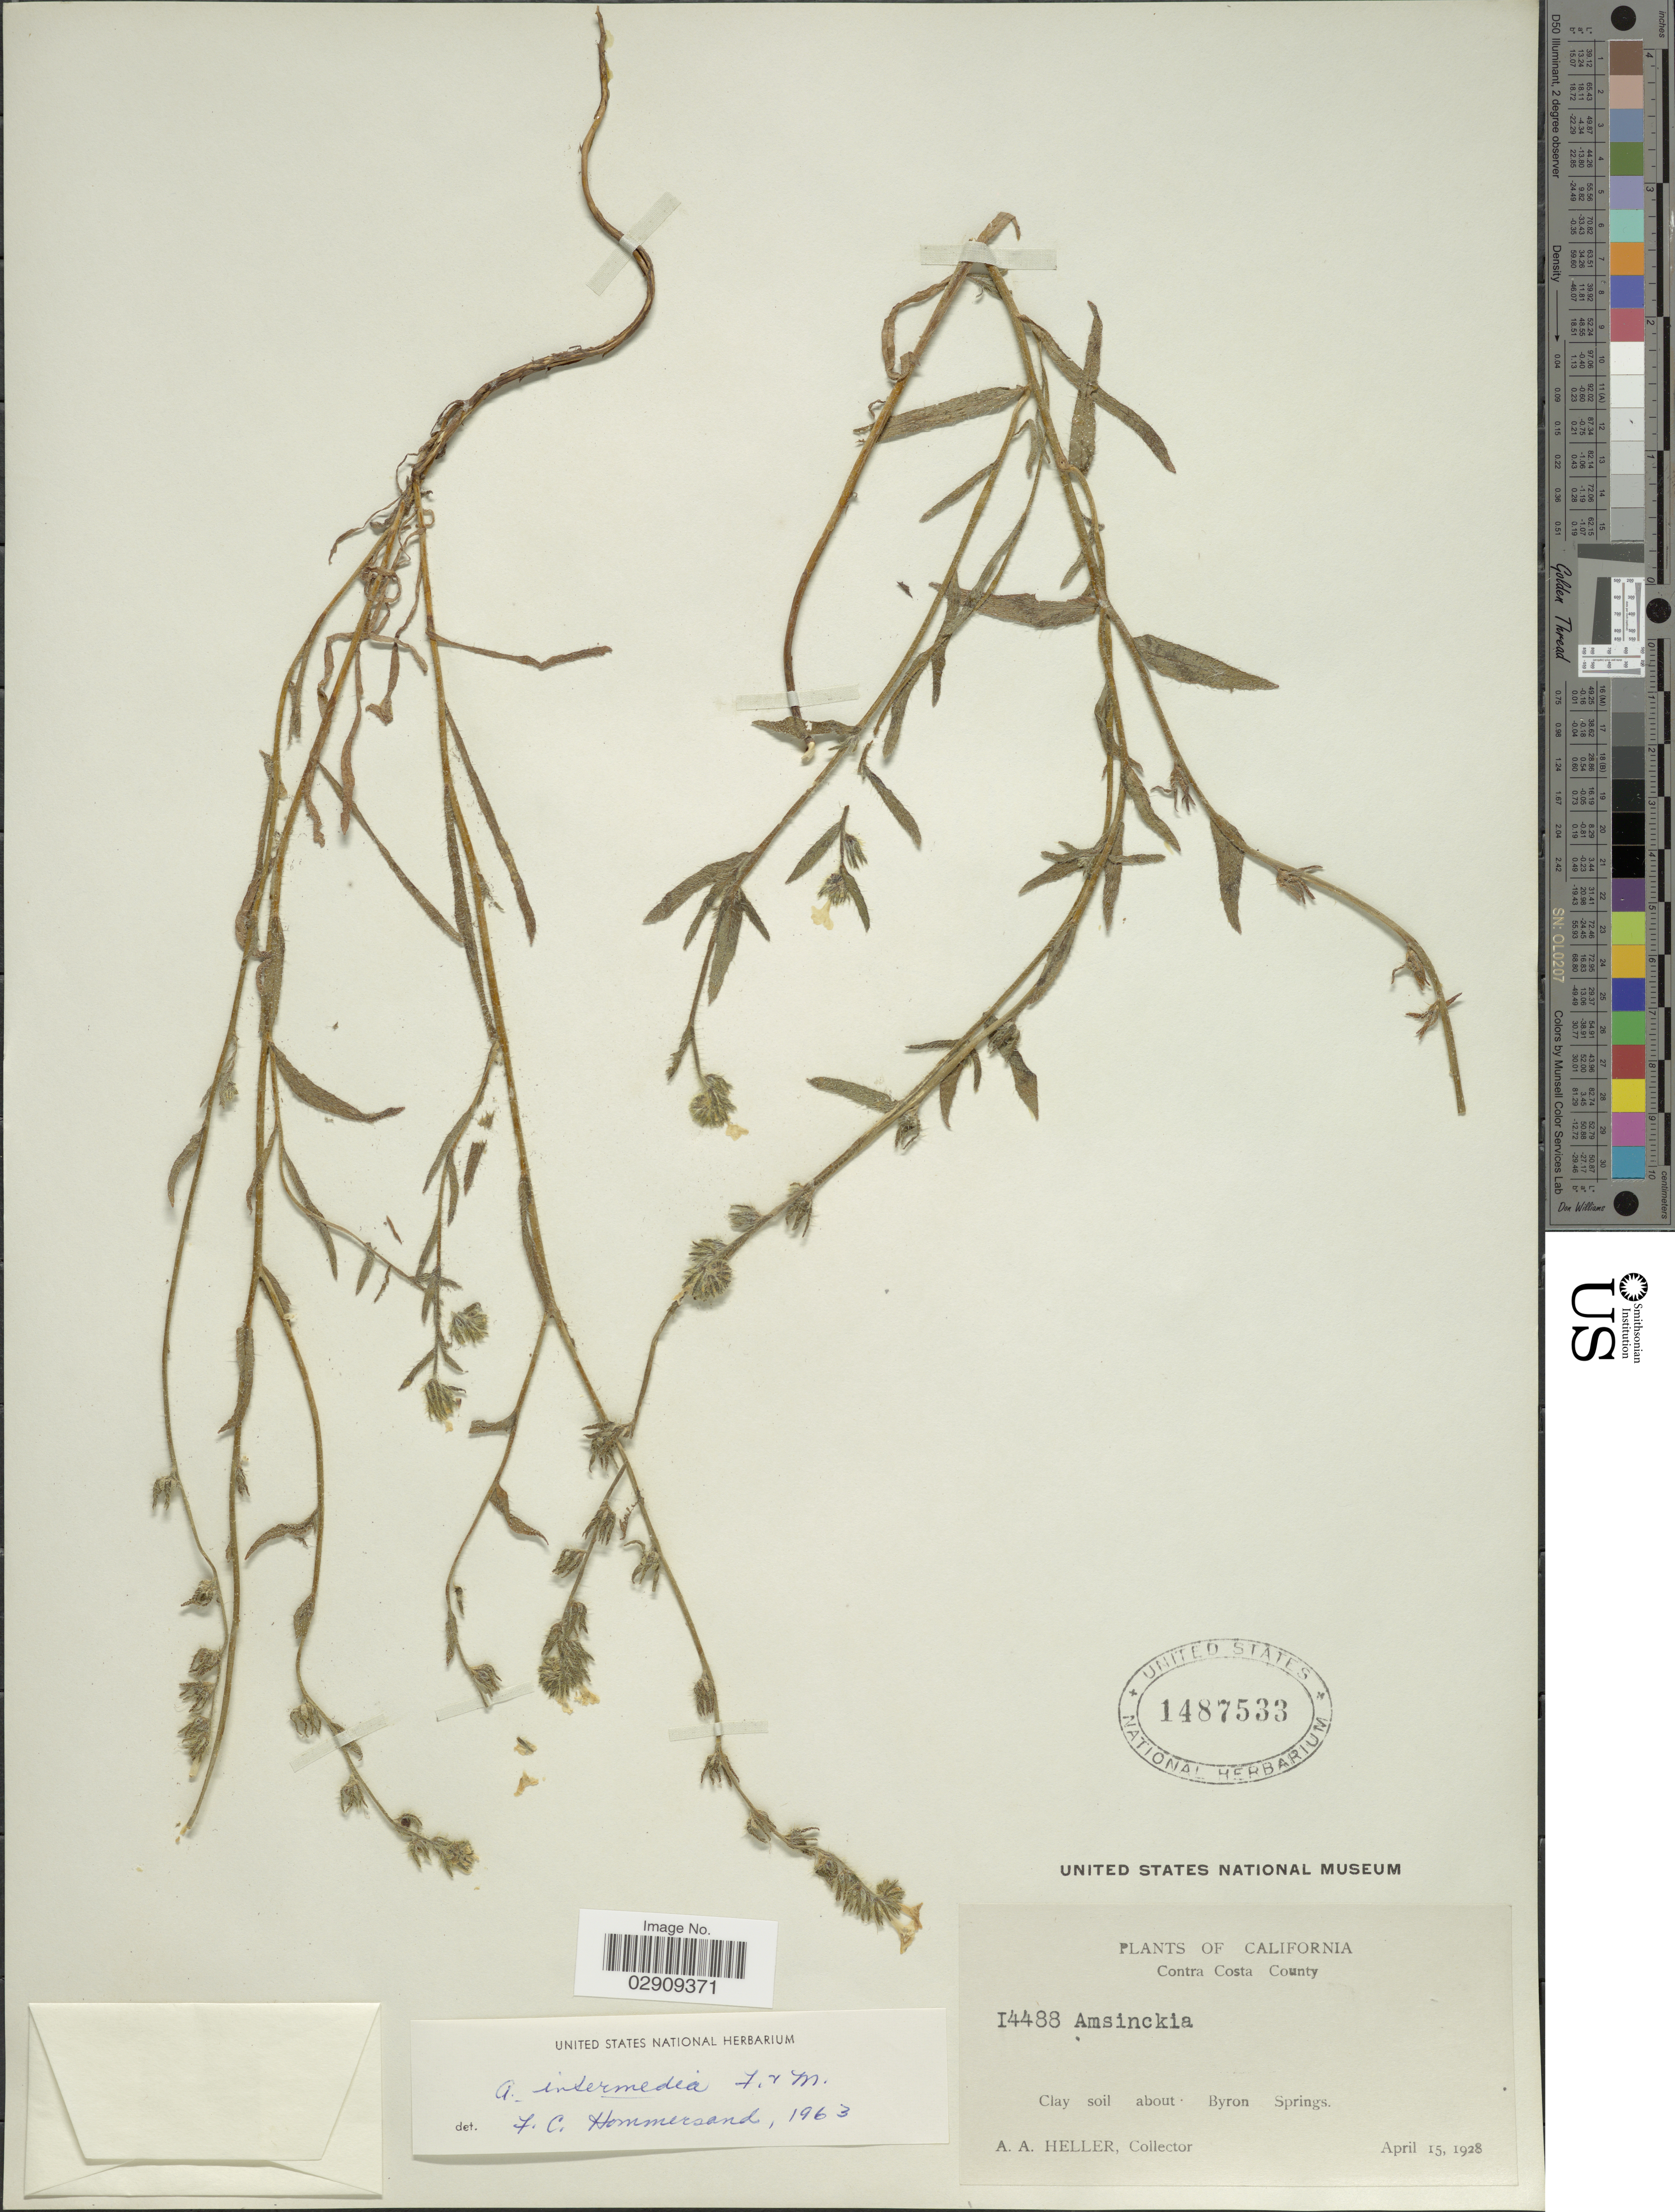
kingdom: Plantae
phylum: Tracheophyta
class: Magnoliopsida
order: Boraginales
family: Boraginaceae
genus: Amsinckia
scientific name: Amsinckia menziesii var. intermedia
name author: (Fisch. & C.A. Mey.) Ganders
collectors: A. A. Heller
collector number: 14488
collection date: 1928-04-15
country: United States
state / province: California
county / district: Contra Costa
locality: Contra Costa County. Clay soil about Byron Springs.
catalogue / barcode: US 1487533